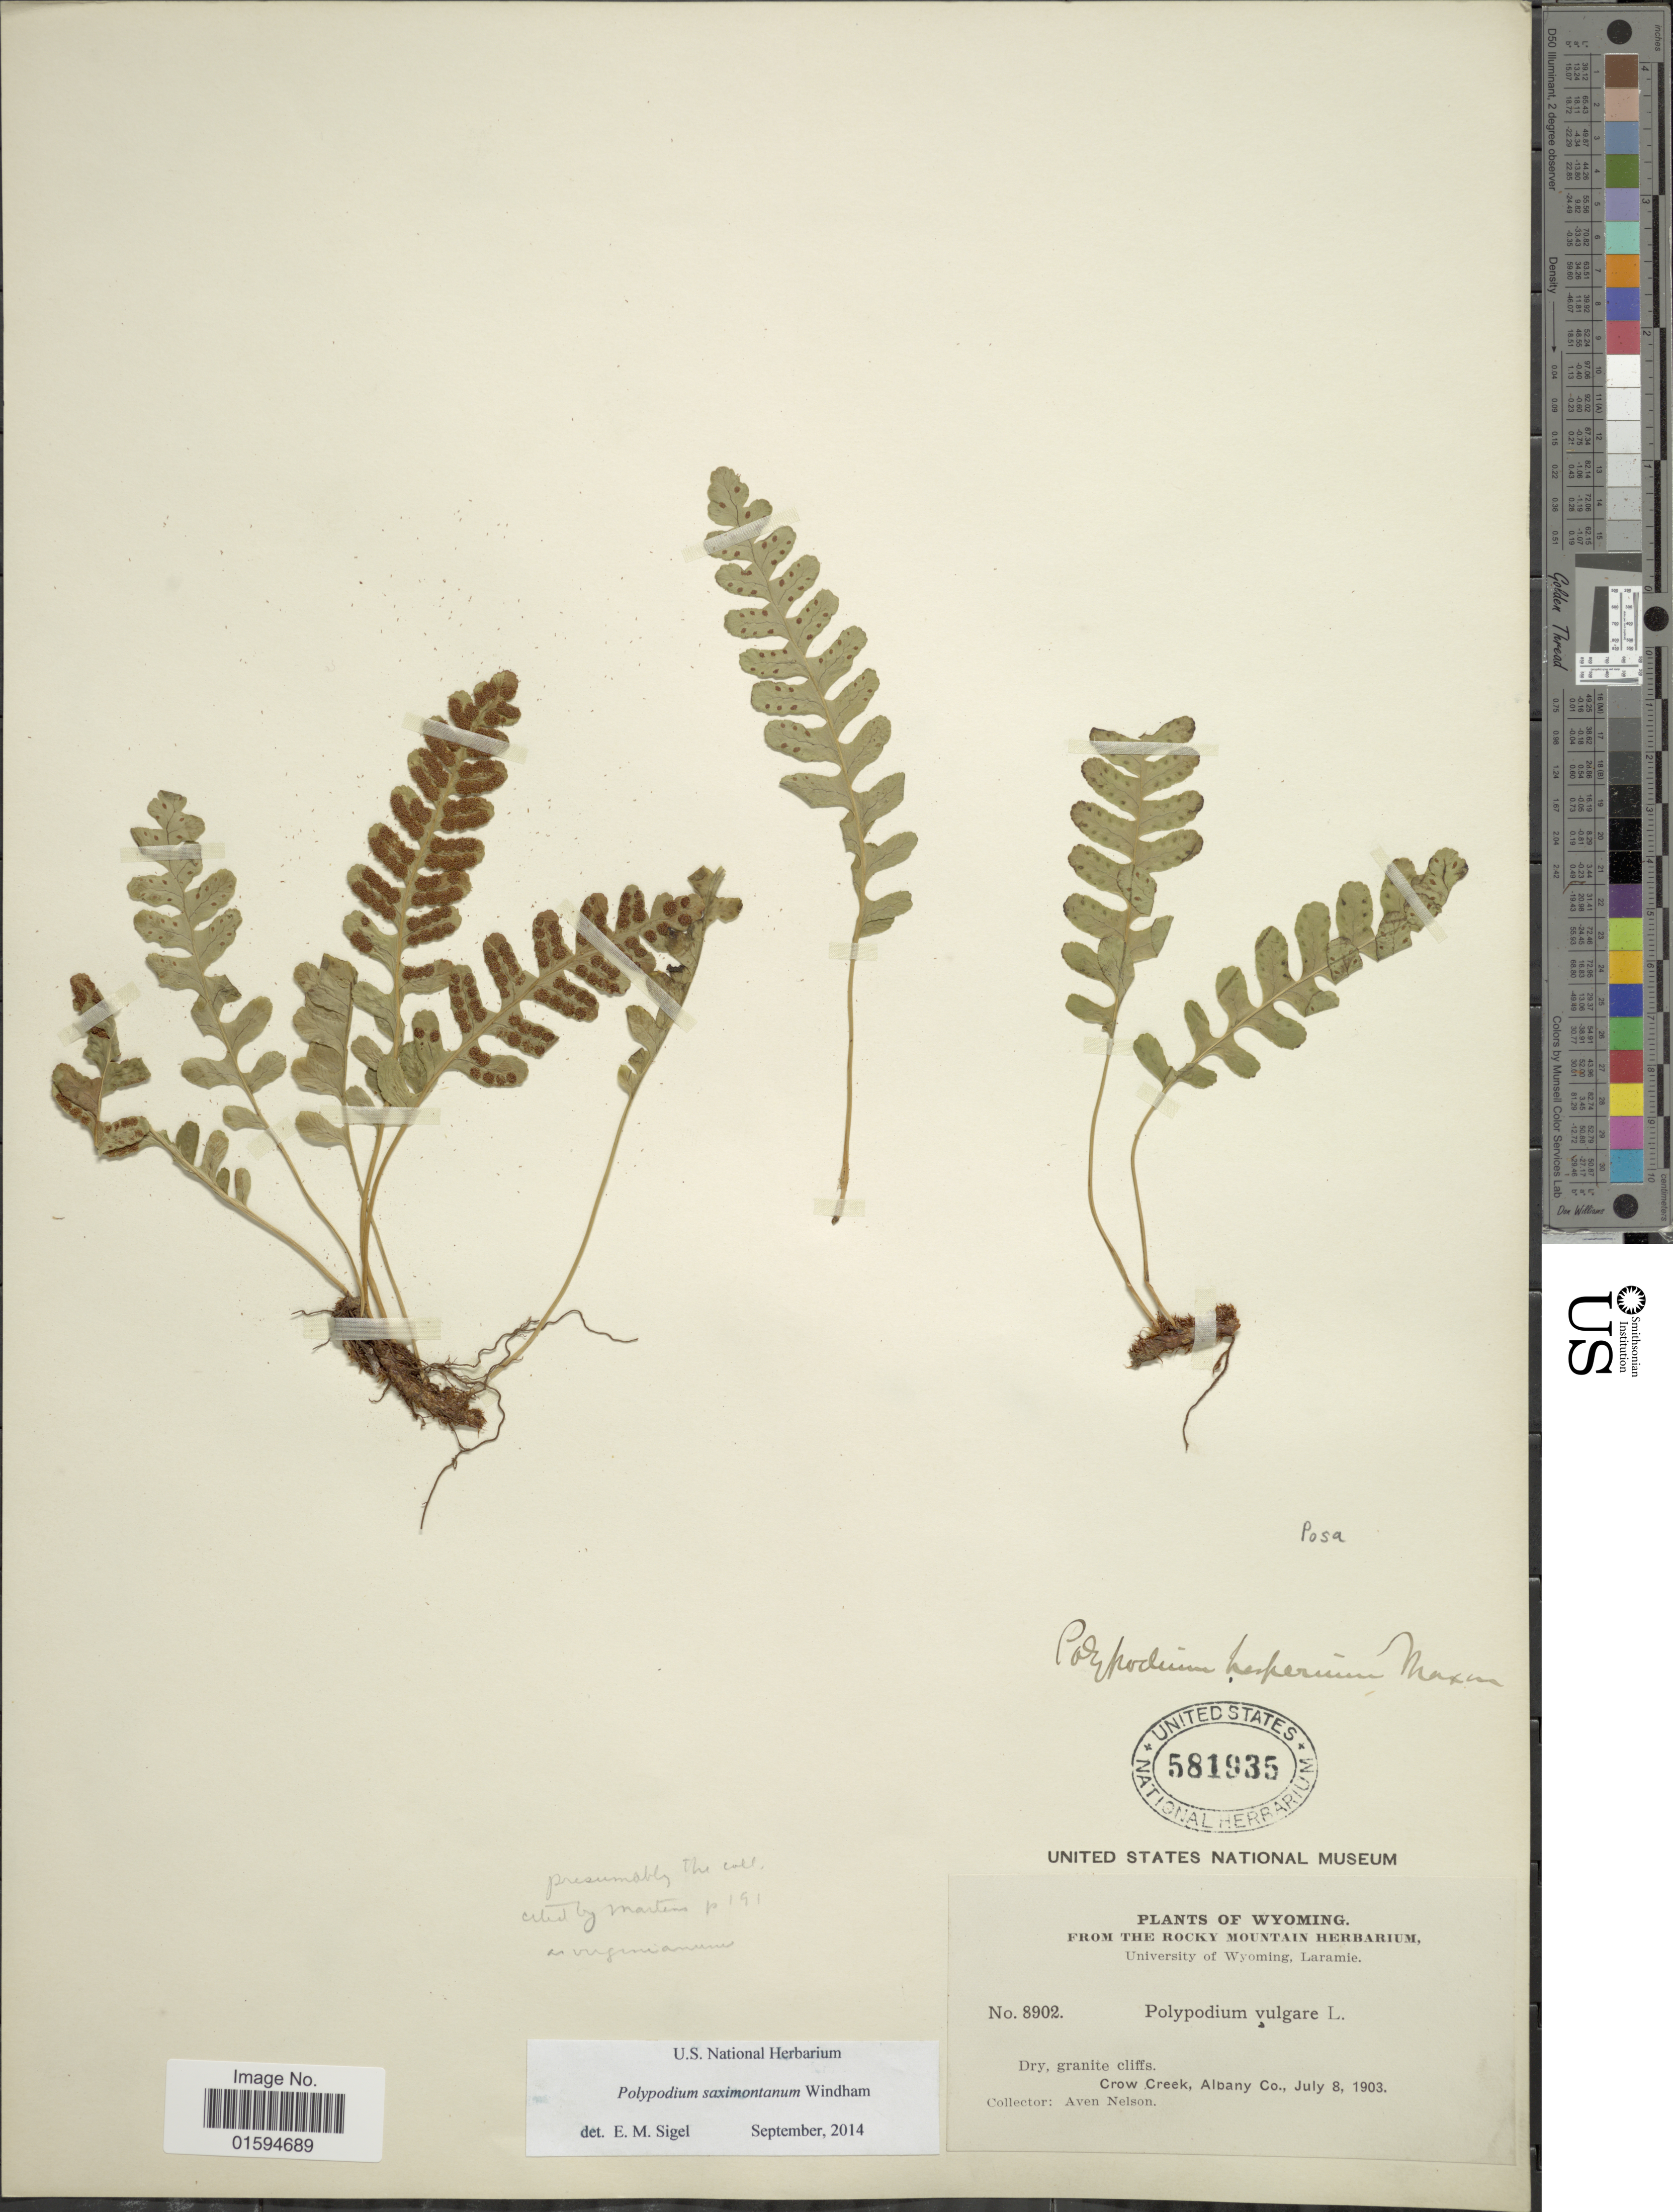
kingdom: Plantae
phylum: Tracheophyta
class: Polypodiopsida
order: Polypodiales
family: Polypodiaceae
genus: Polypodium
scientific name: Polypodium saximontanum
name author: Windham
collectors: A. Nelson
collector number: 8902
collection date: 1903-07-08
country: United States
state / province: Wyoming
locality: Crow Creek, Albany Co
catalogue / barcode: US 581935